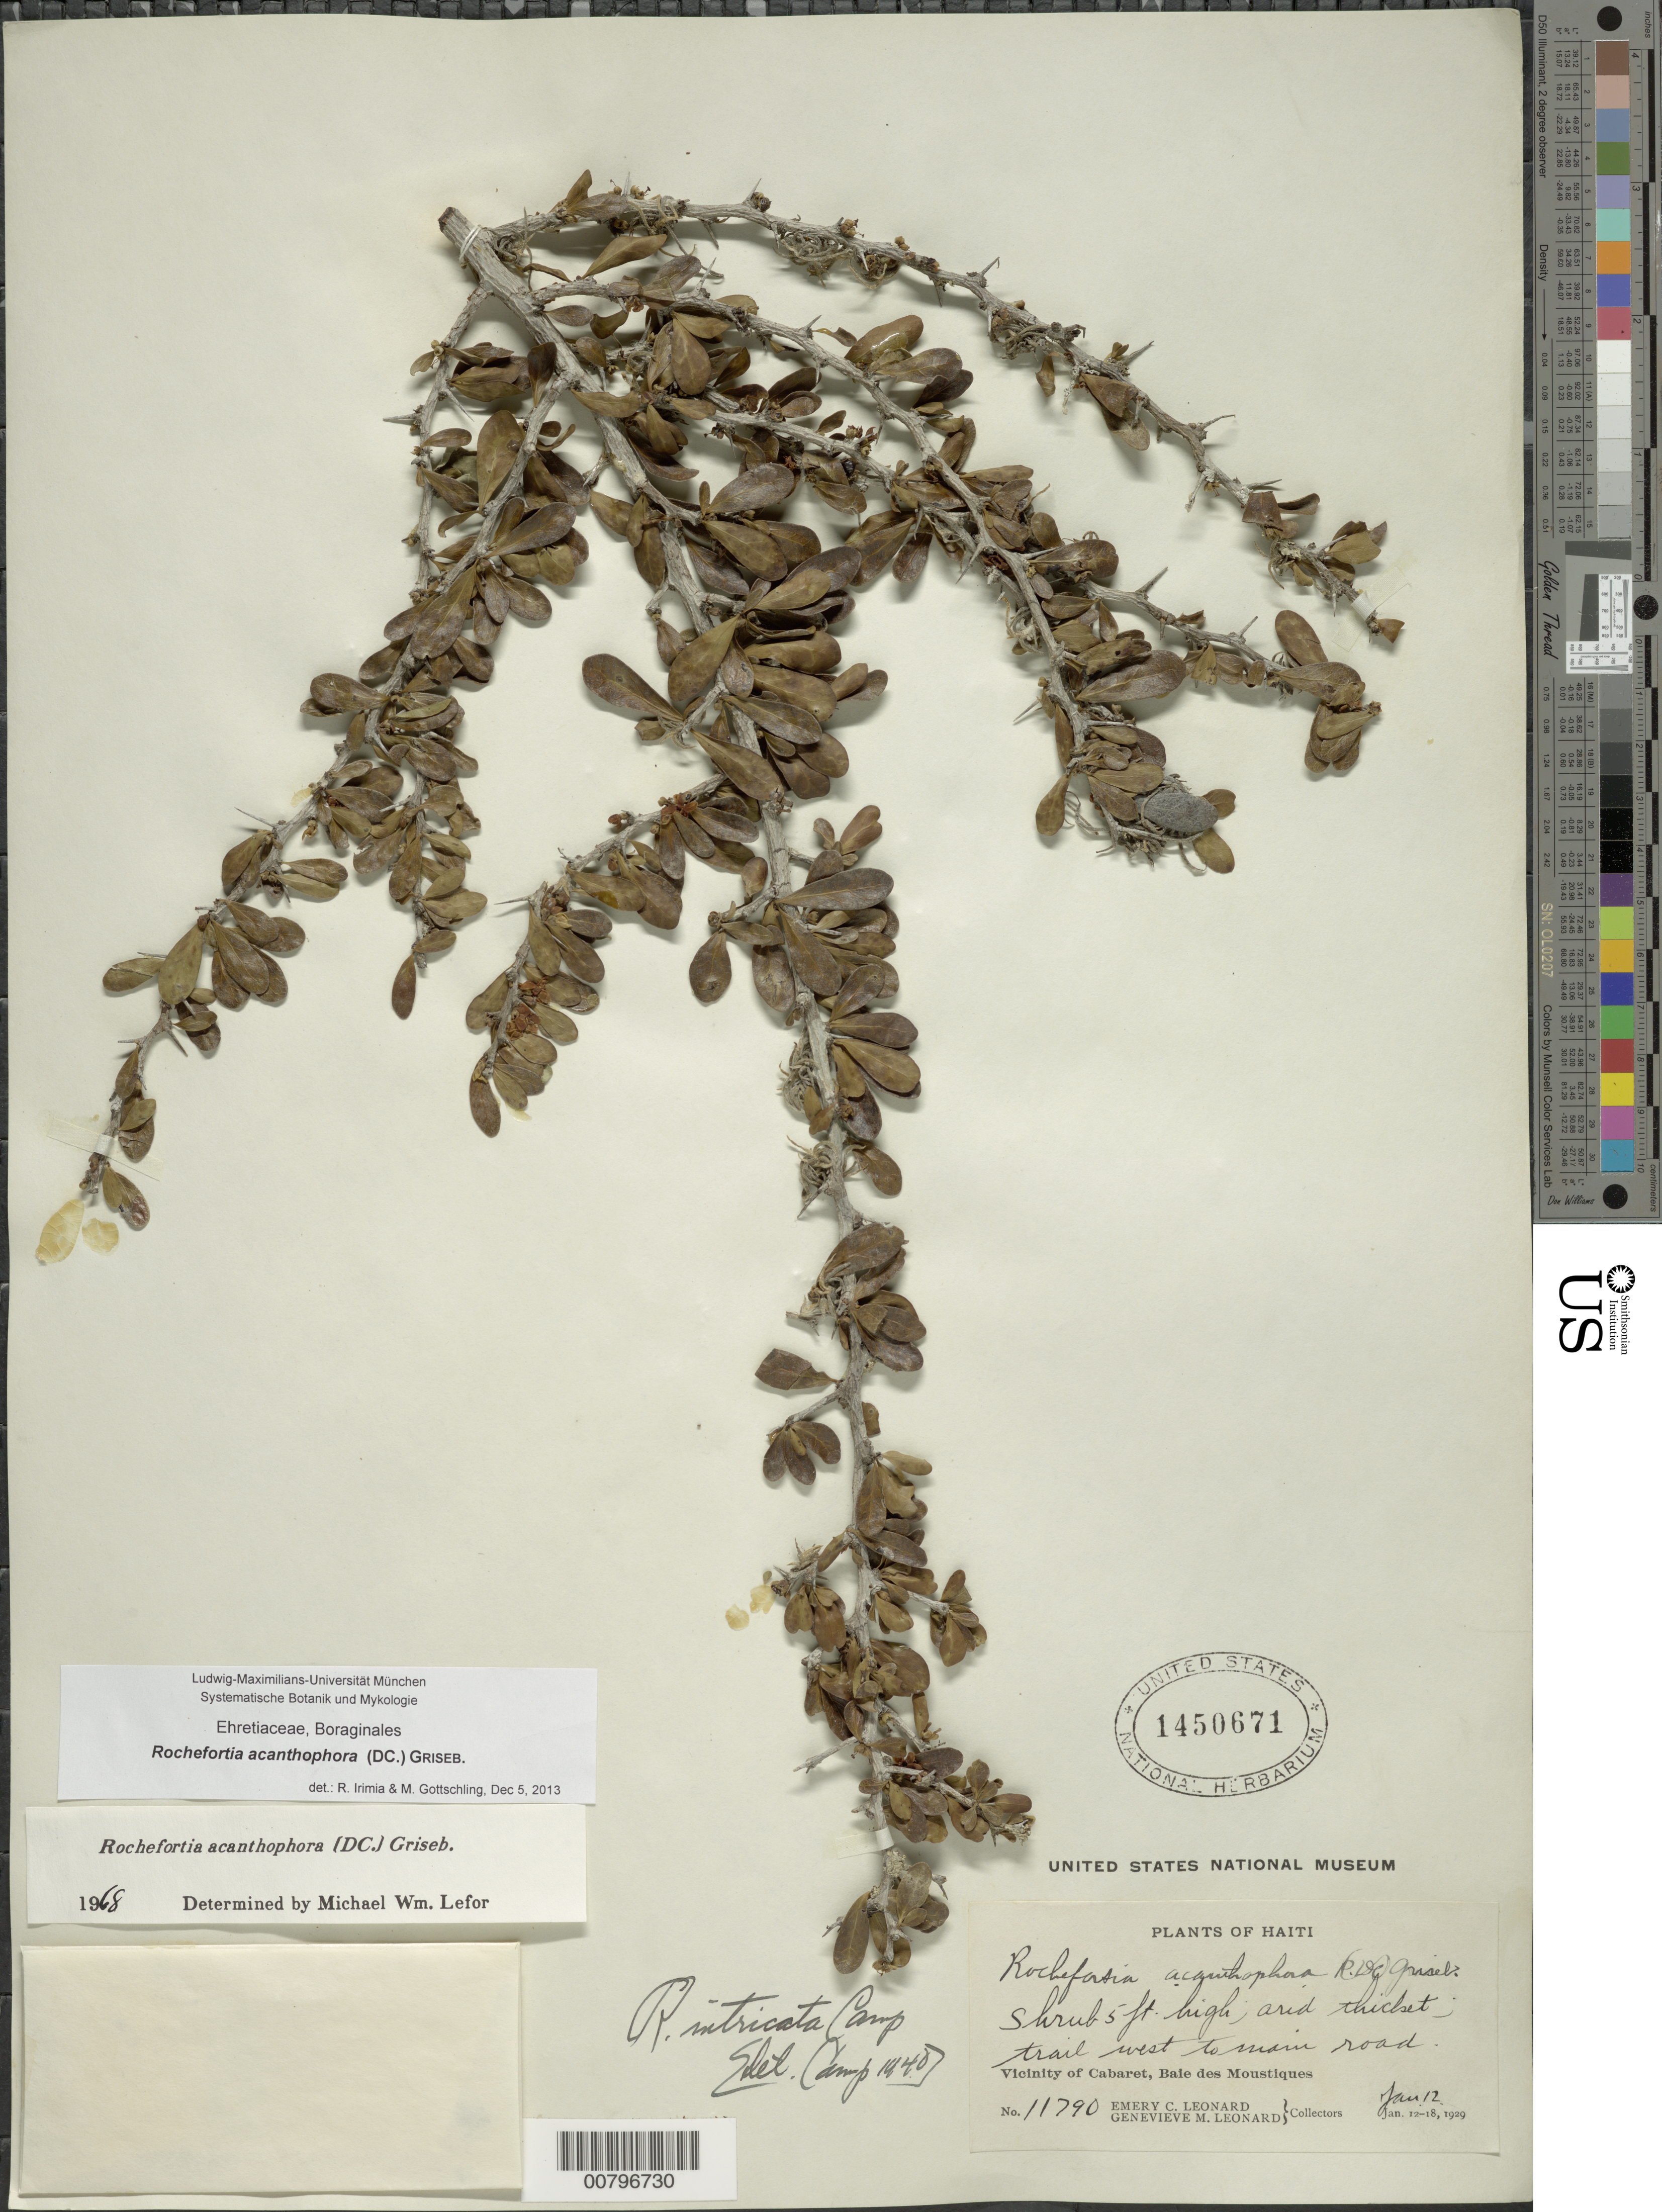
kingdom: Plantae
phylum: Tracheophyta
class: Magnoliopsida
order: Boraginales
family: Ehretiaceae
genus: Rochefortia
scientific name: Rochefortia acanthophora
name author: (DC.) Griseb.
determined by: Irimia, R.; Gottschling, M.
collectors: E. C. Leonard & G. M. Leonard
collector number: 11790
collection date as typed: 12 Jan 1929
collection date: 1929-01-12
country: Haiti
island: Hispaniola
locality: Baie des Moustiques, vicinity of Cabaret, trail west to main road.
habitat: Arid thicket.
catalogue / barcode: US 1450671